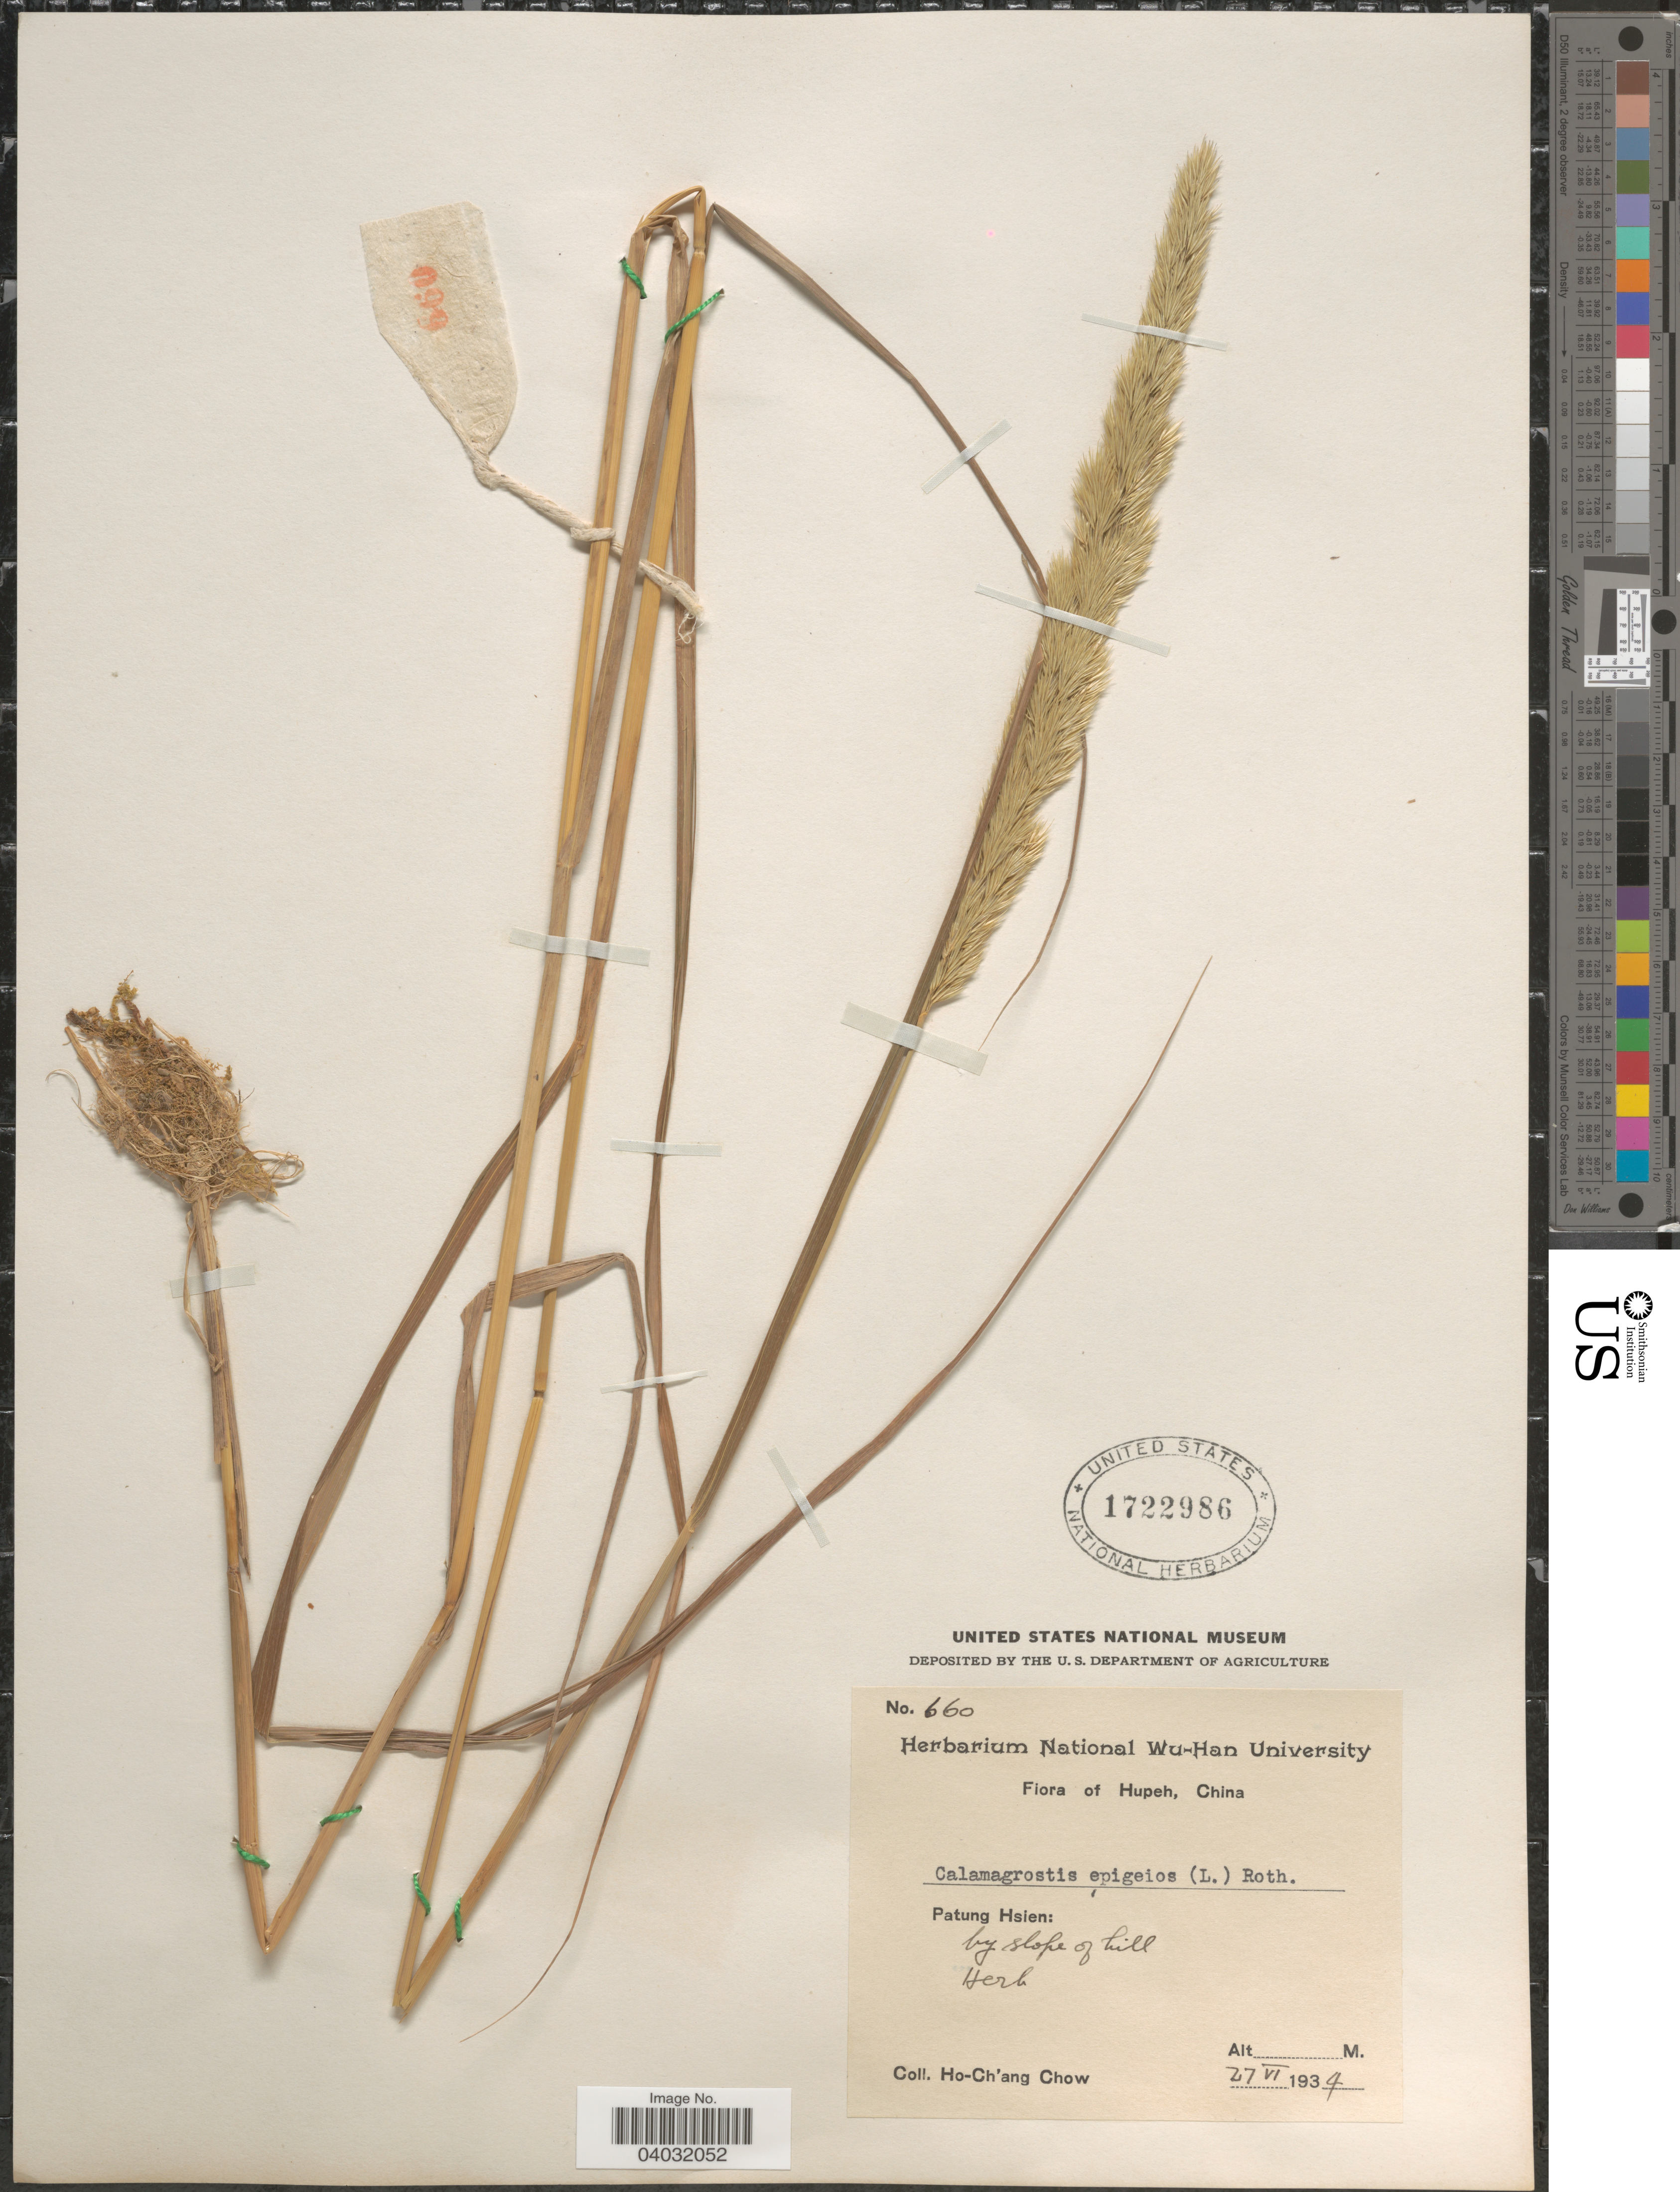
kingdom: Plantae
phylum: Tracheophyta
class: Liliopsida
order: Poales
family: Poaceae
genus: Calamagrostis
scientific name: Calamagrostis epigeios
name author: (L.) Roth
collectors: H. Chow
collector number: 660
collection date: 1934-06-27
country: China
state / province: Hubei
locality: Hupeh. Patung Hsien.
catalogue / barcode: US 1722986